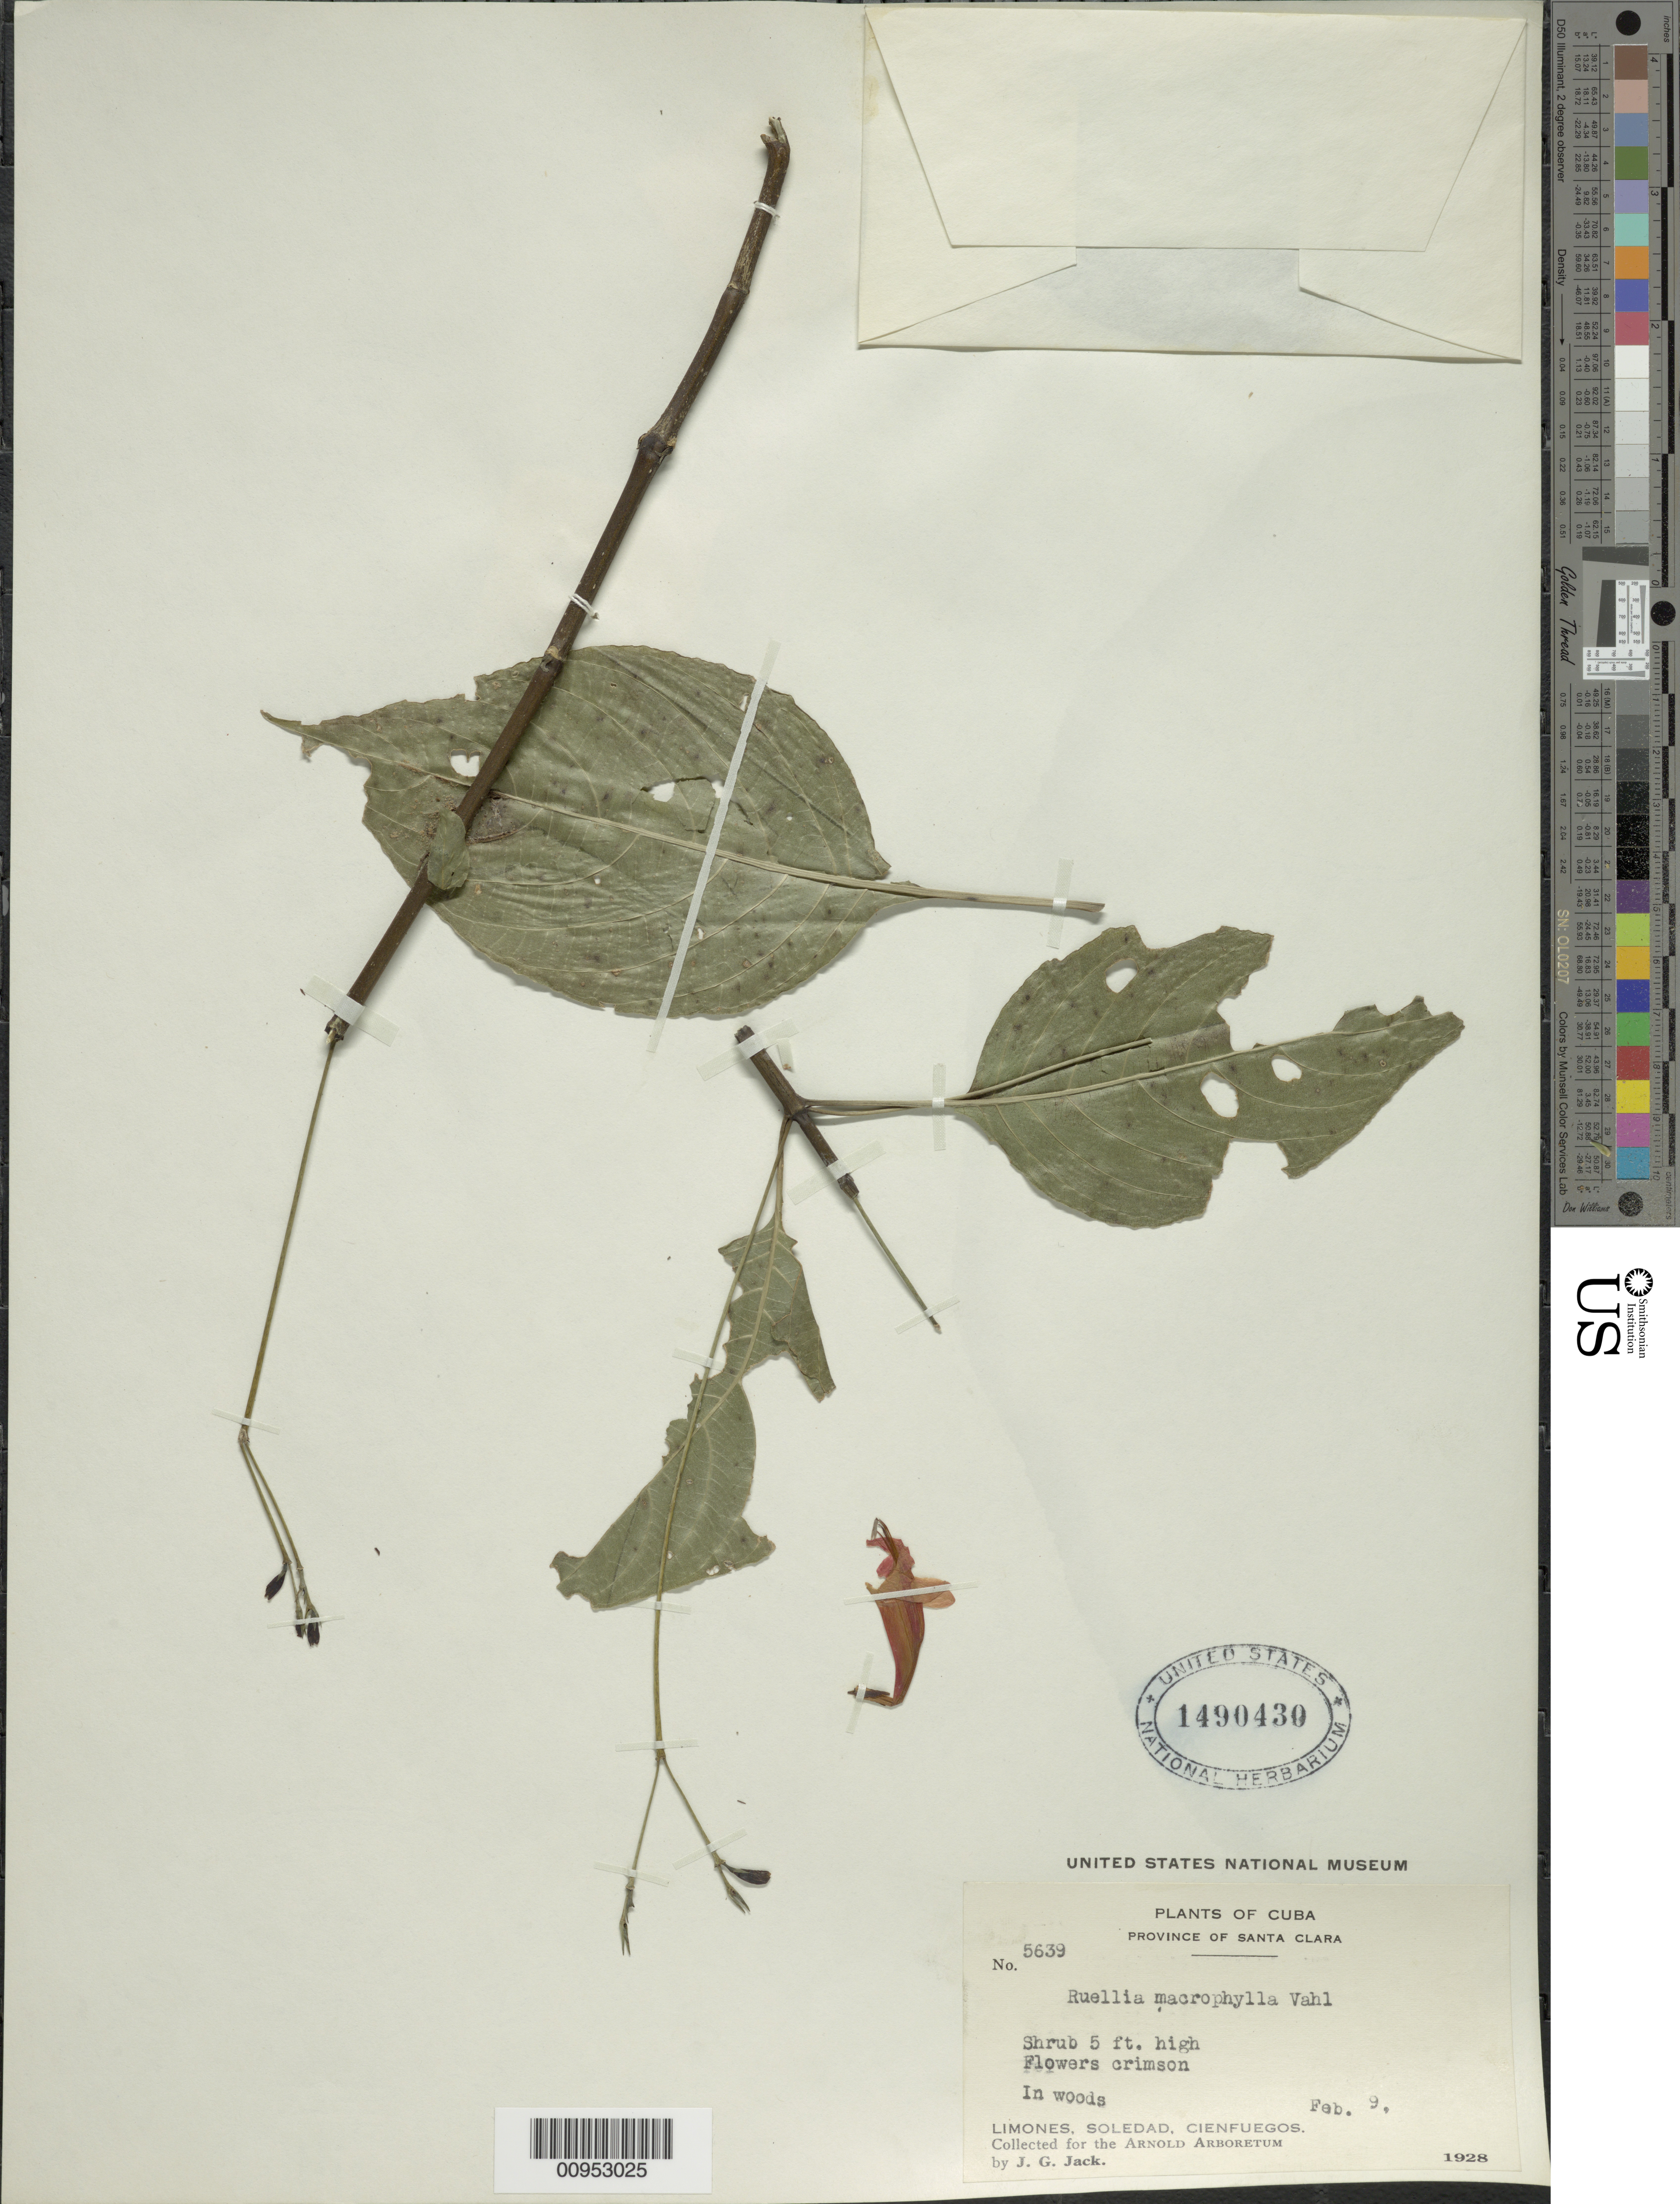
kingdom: Plantae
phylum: Tracheophyta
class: Magnoliopsida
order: Lamiales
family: Acanthaceae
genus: Ruellia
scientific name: Ruellia macrophylla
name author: Vahl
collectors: J. G. Jack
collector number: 5639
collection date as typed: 09 Feb 1928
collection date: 1928-02-09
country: Cuba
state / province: Cienfuegos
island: Cuba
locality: Limones, Soledad, Cienfuegos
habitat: In woods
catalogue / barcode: US 1490439